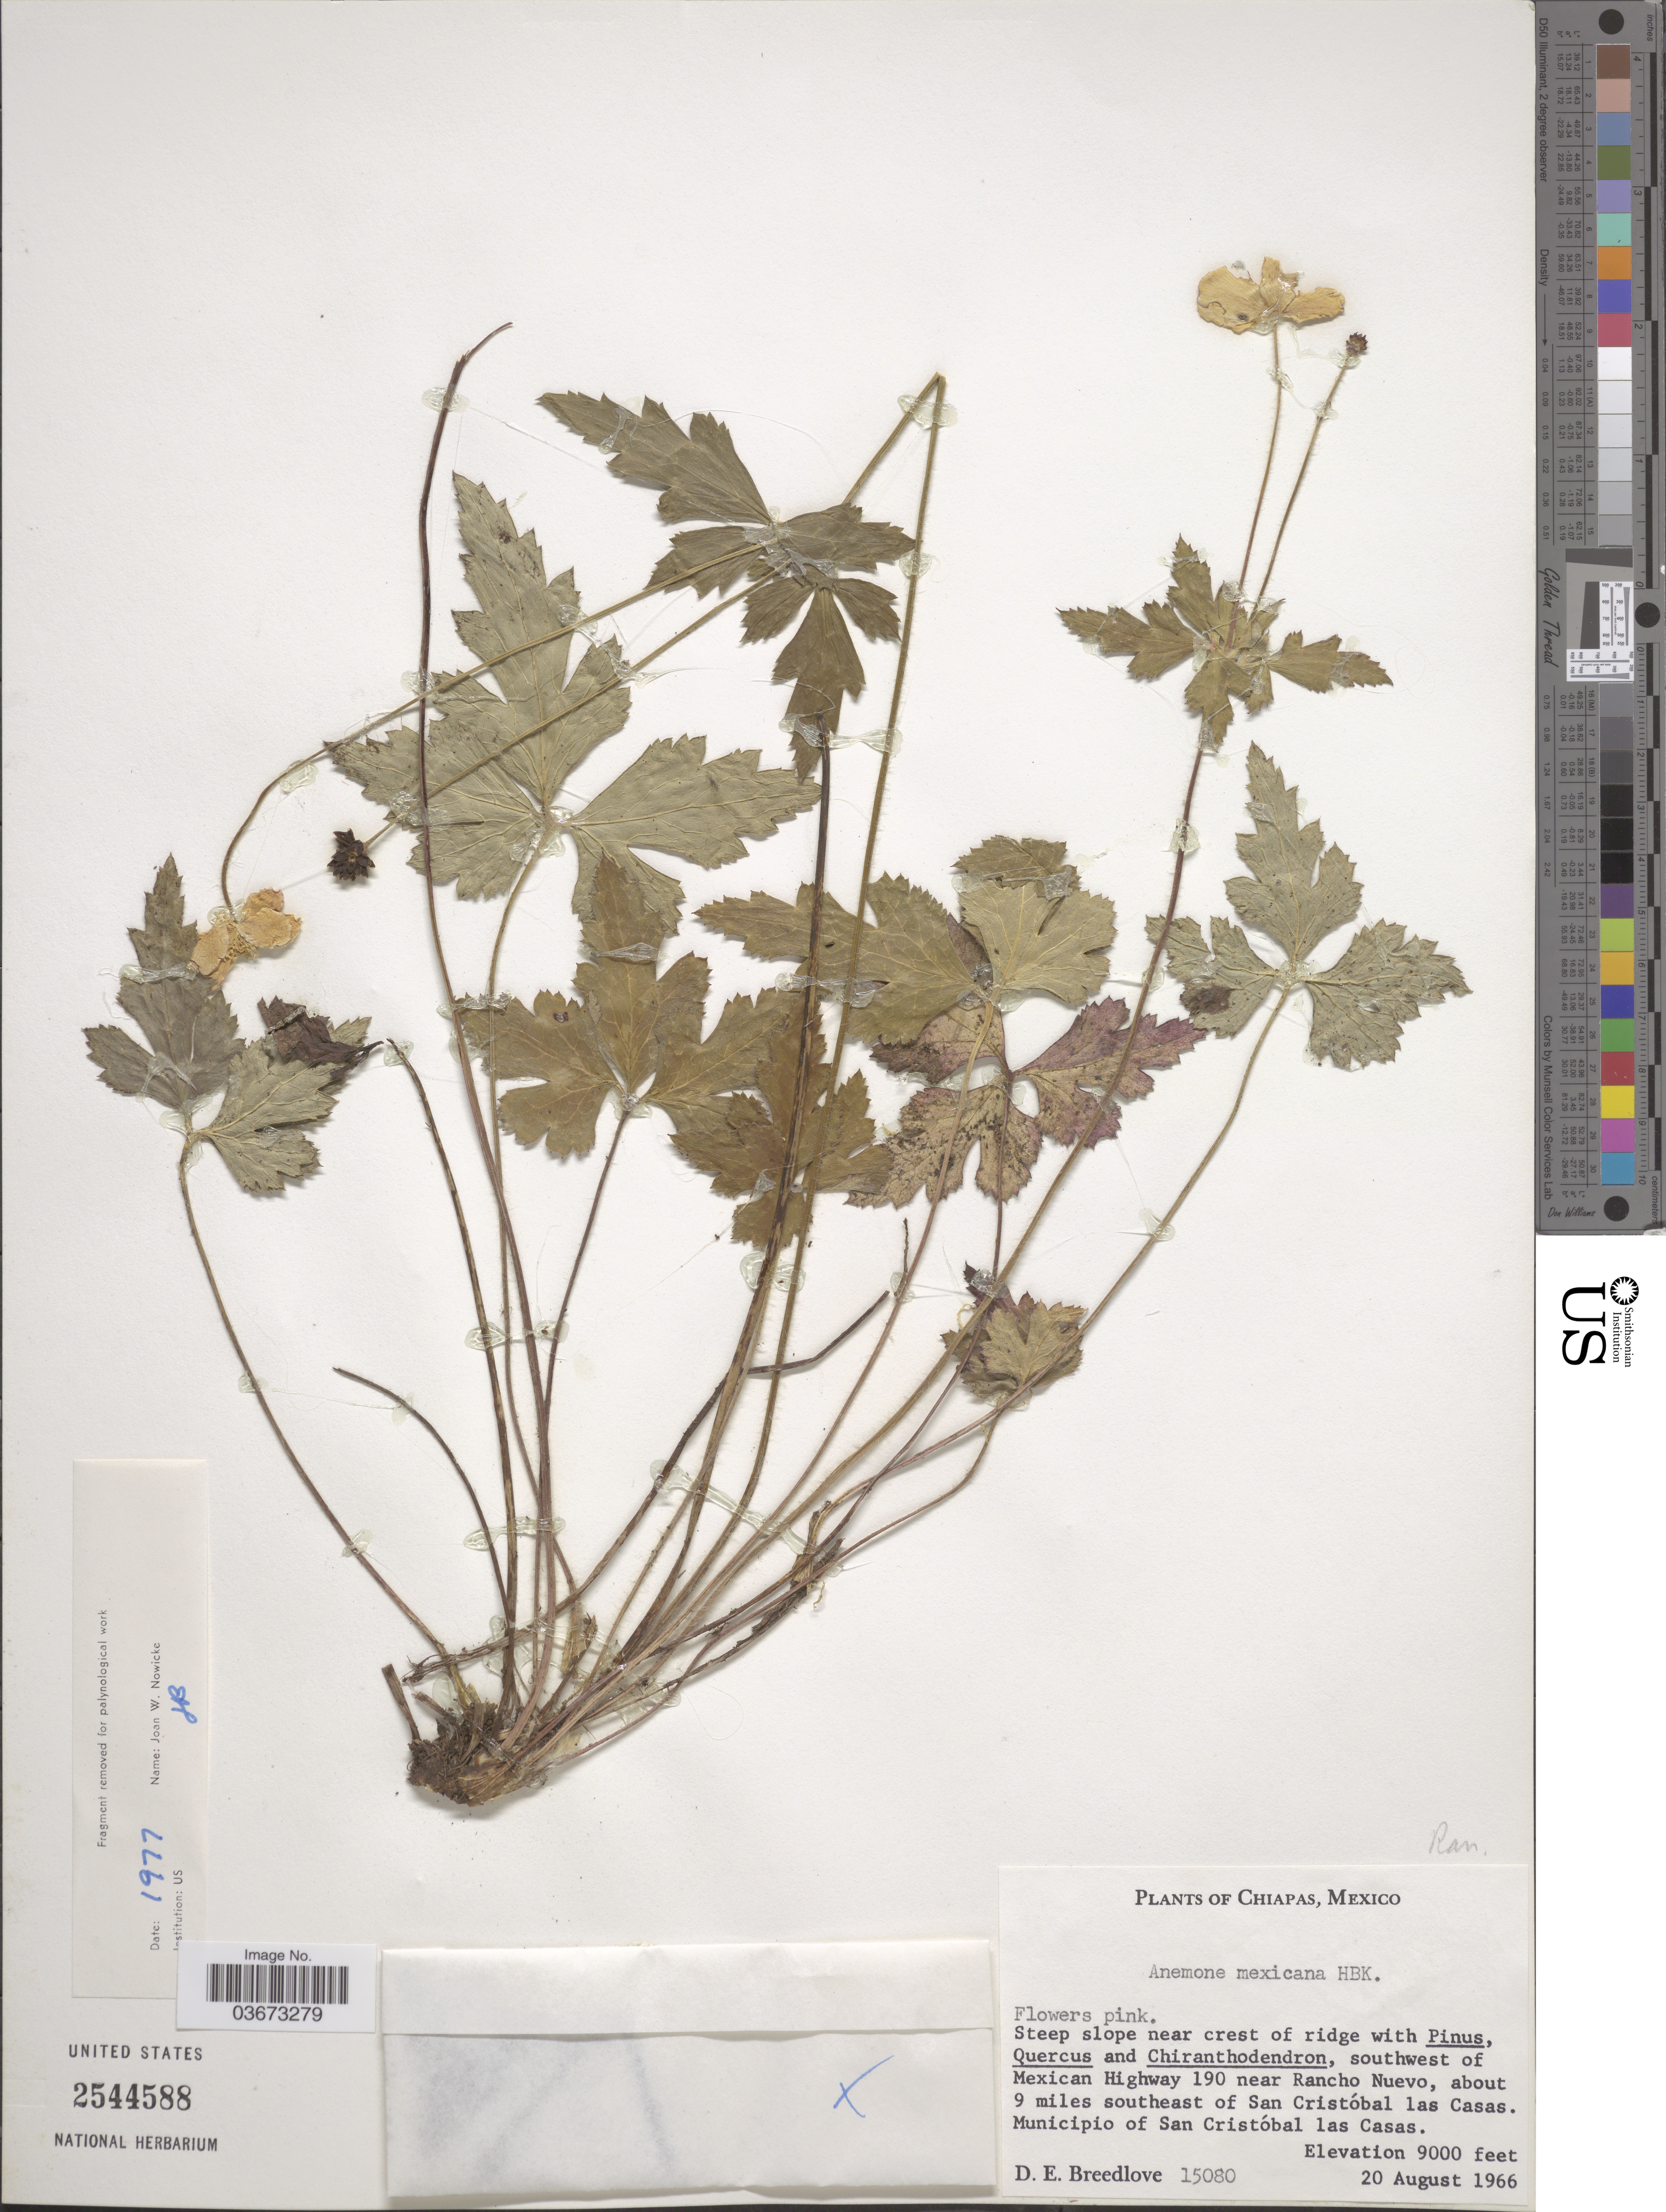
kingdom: Plantae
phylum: Tracheophyta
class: Magnoliopsida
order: Ranunculales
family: Ranunculaceae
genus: Anemone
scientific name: Anemone mexicana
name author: Kunth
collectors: D. E. Breedlove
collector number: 15080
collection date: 1966-08-20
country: Mexico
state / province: Chiapas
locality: Steep slope near crest of ridge. Southwest of Mexican Highway 190 near Rancho Nuevo, about 9 miles southeast of San Cristóbal las Casas. Municipio of San Cristóbal las Casas.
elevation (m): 2743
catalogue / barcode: US 2544588